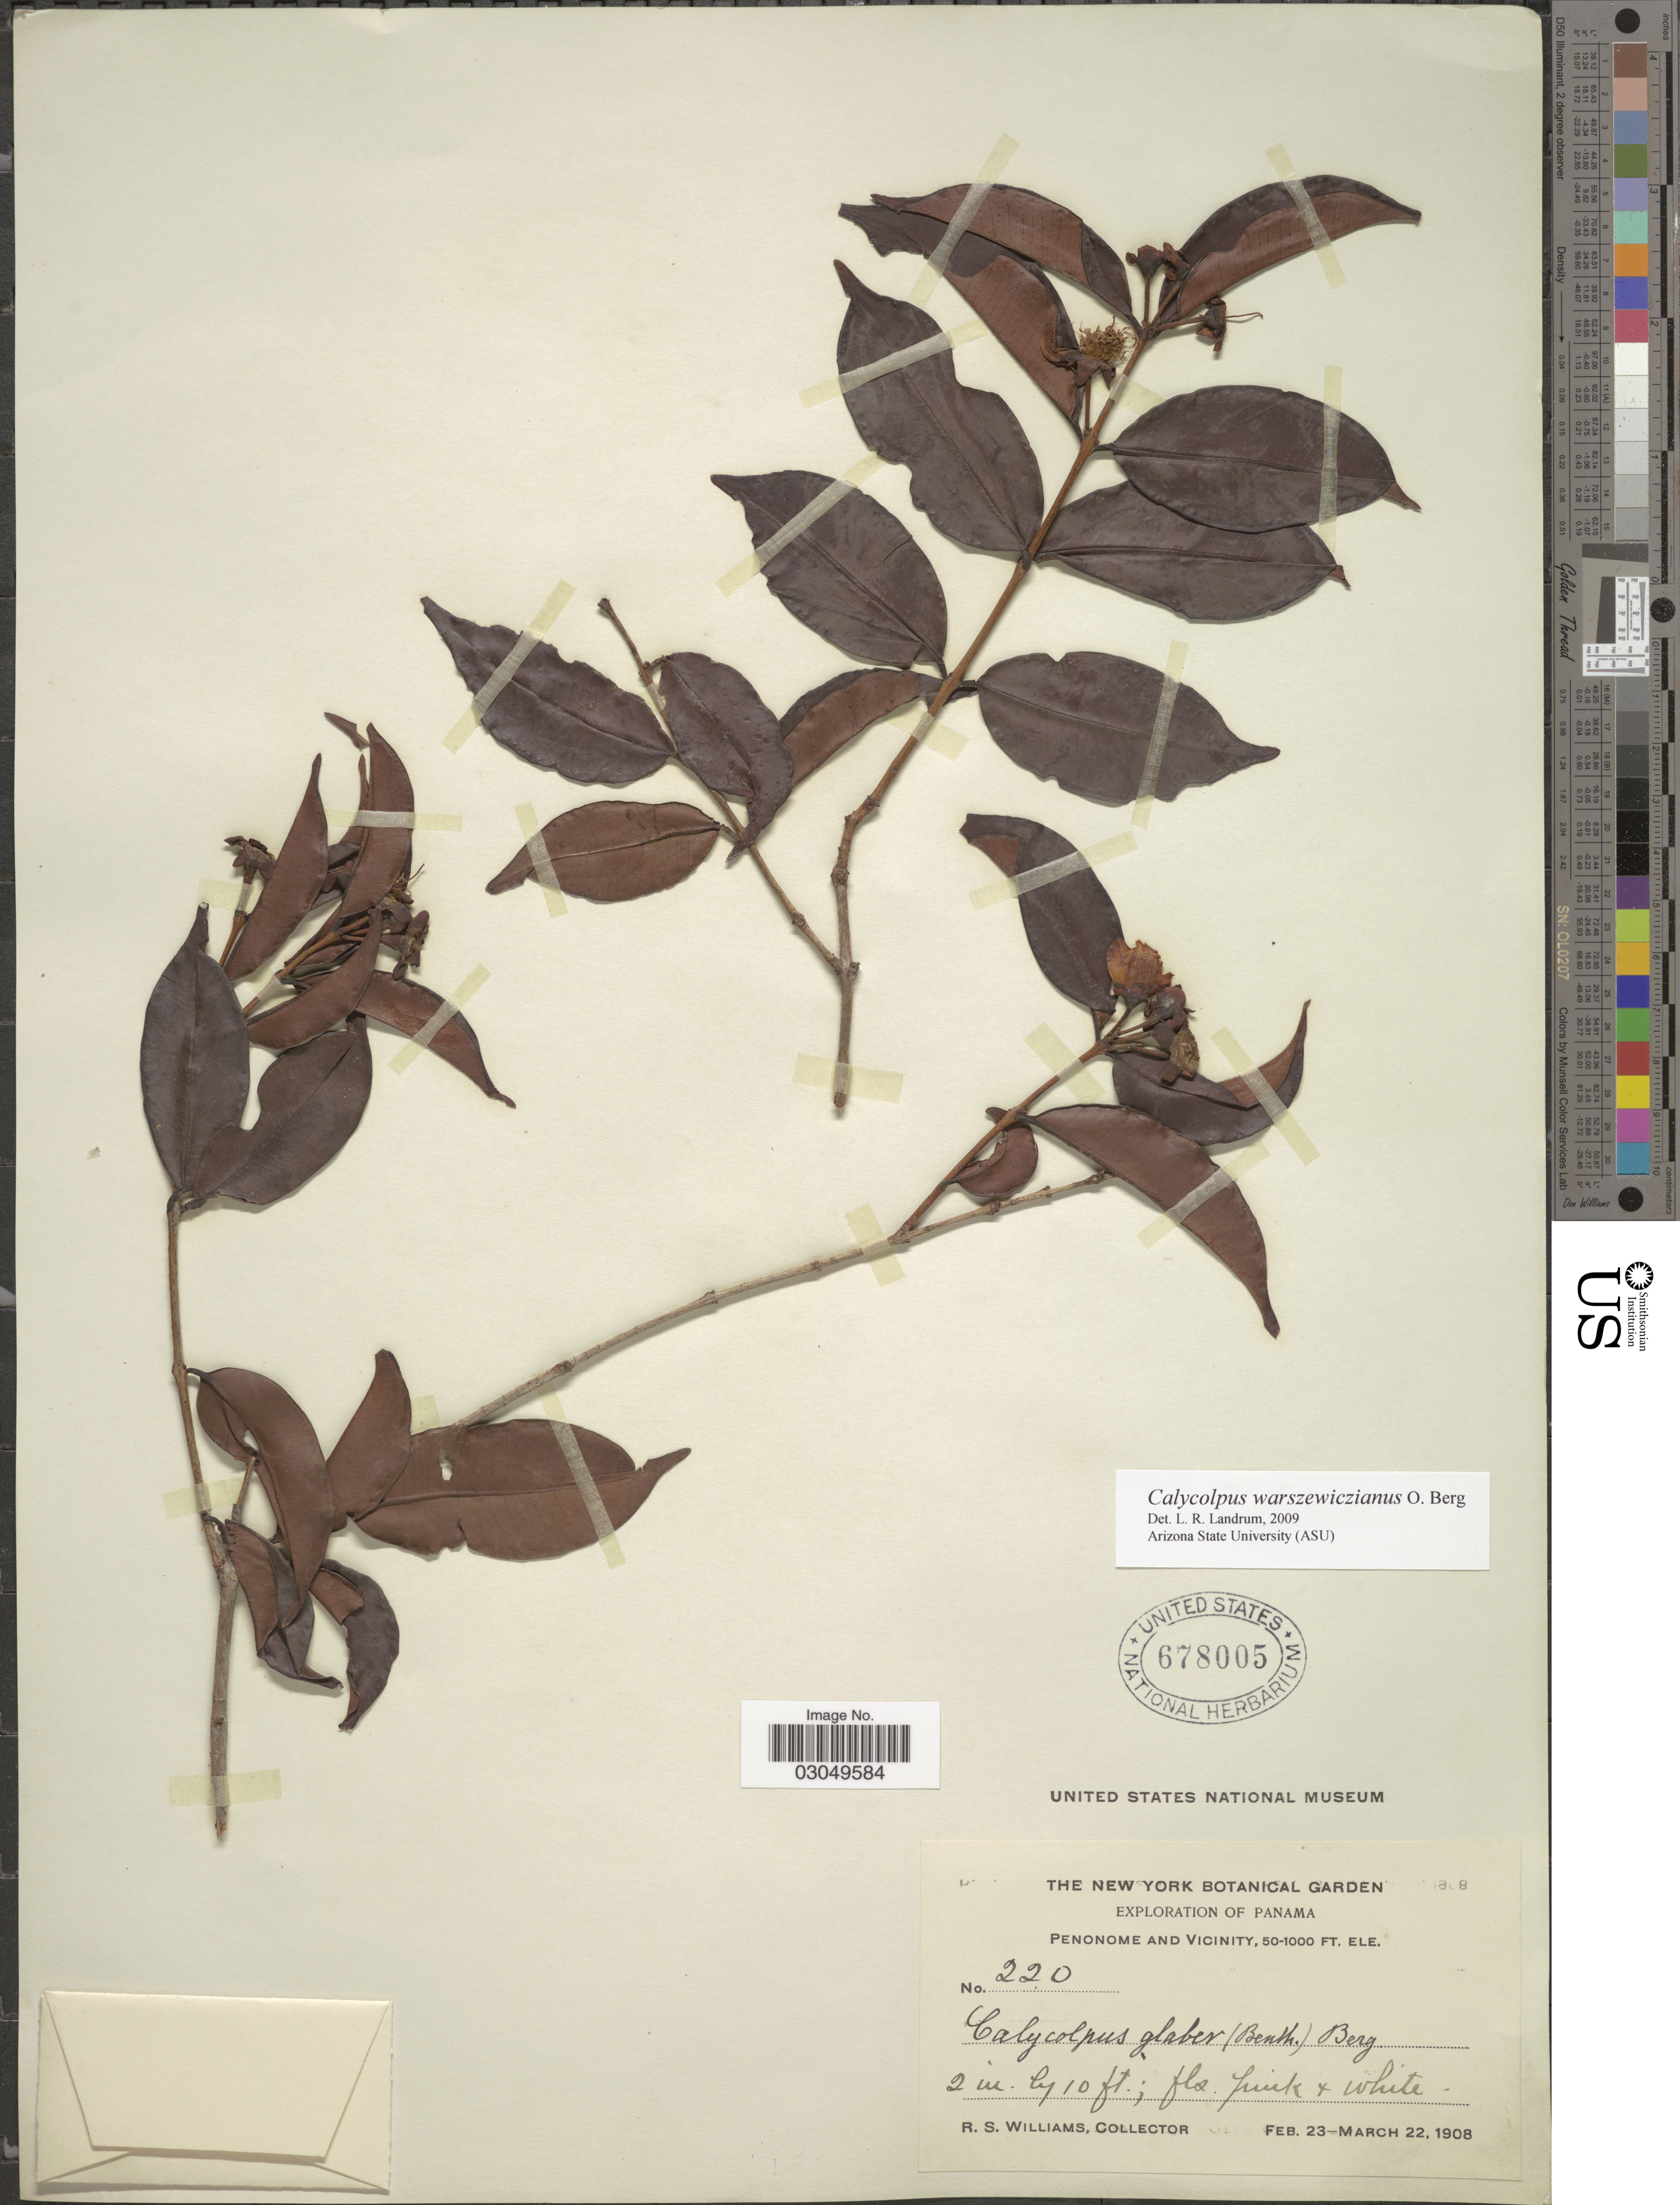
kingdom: Plantae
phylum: Tracheophyta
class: Magnoliopsida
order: Myrtales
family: Myrtaceae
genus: Calycolpus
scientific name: Calycolpus warszewiczianus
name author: O. Berg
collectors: R. S. Williams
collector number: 220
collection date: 1908-02-23/1908-03-22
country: Panama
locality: Penonome and vicinity.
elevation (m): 15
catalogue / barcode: US 678005